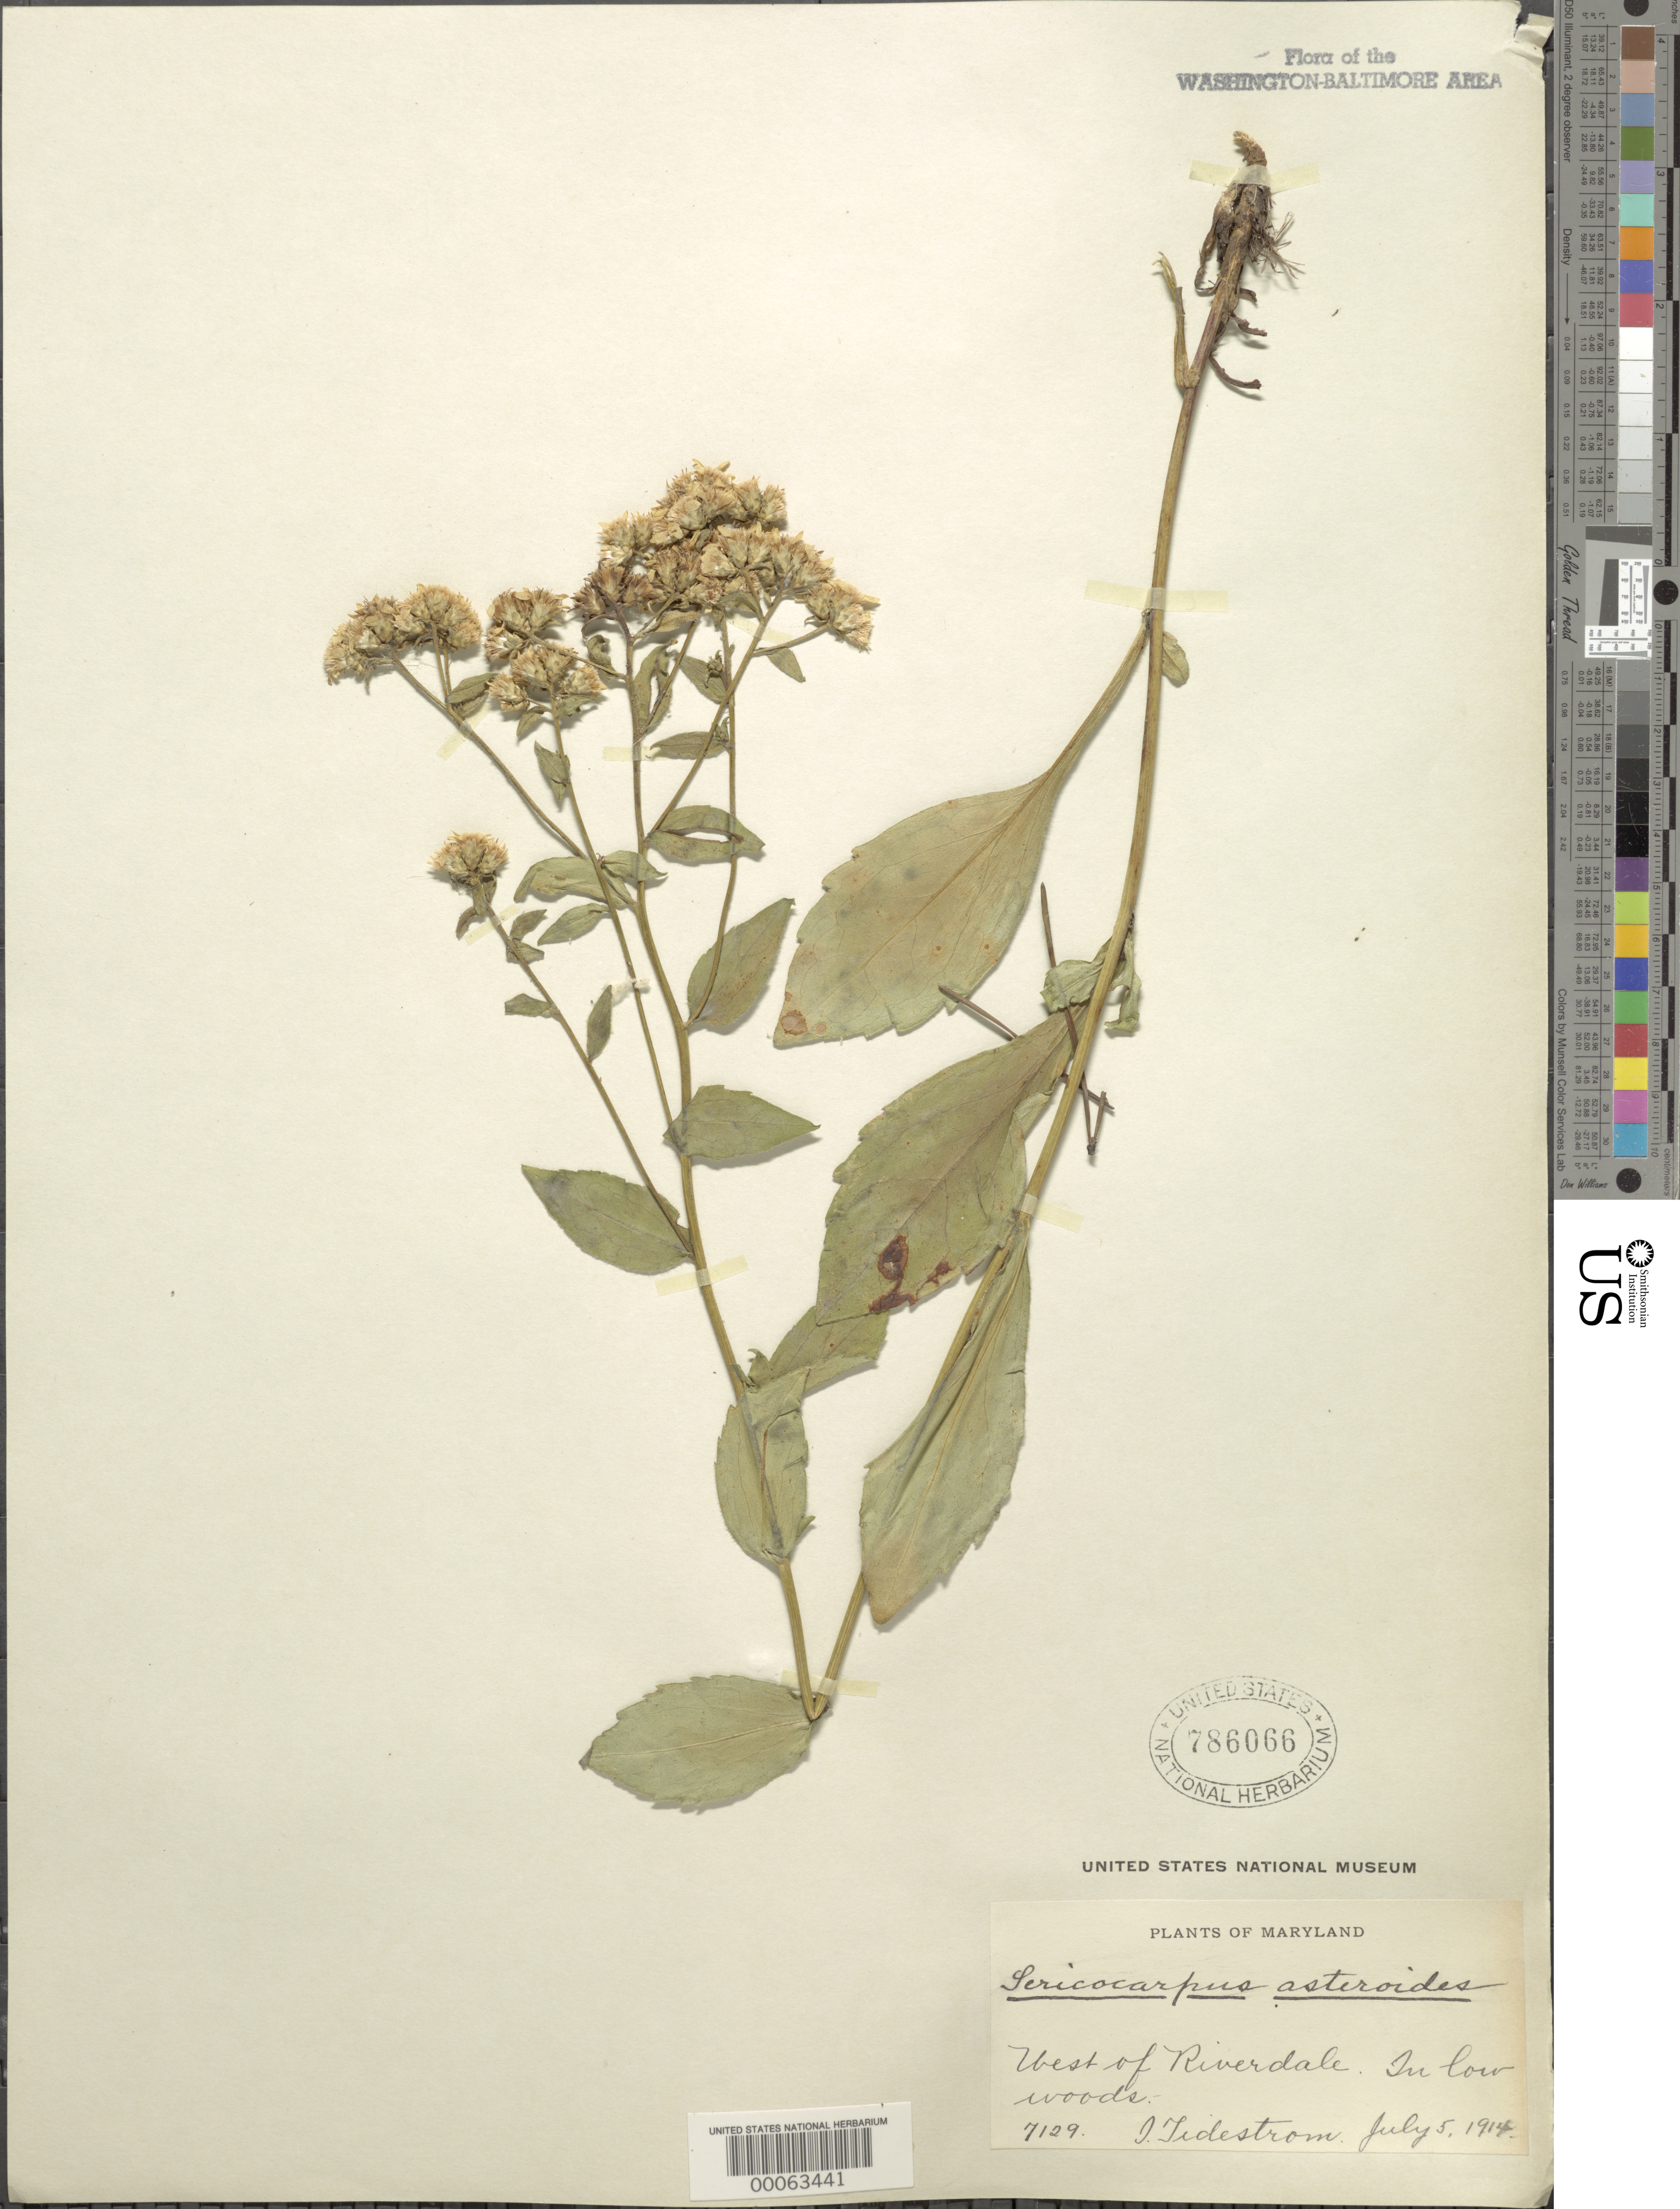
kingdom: Plantae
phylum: Tracheophyta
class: Magnoliopsida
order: Asterales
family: Asteraceae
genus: Sericocarpus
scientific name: Sericocarpus asteroides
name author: (L.) Britton, Stearns & Poggenb.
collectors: I. F. Tidestrom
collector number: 7129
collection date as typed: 05 Jul 1914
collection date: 1914-07-05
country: United States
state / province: Maryland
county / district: Prince George's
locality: West of Riverdale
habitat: Low woods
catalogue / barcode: US 786066